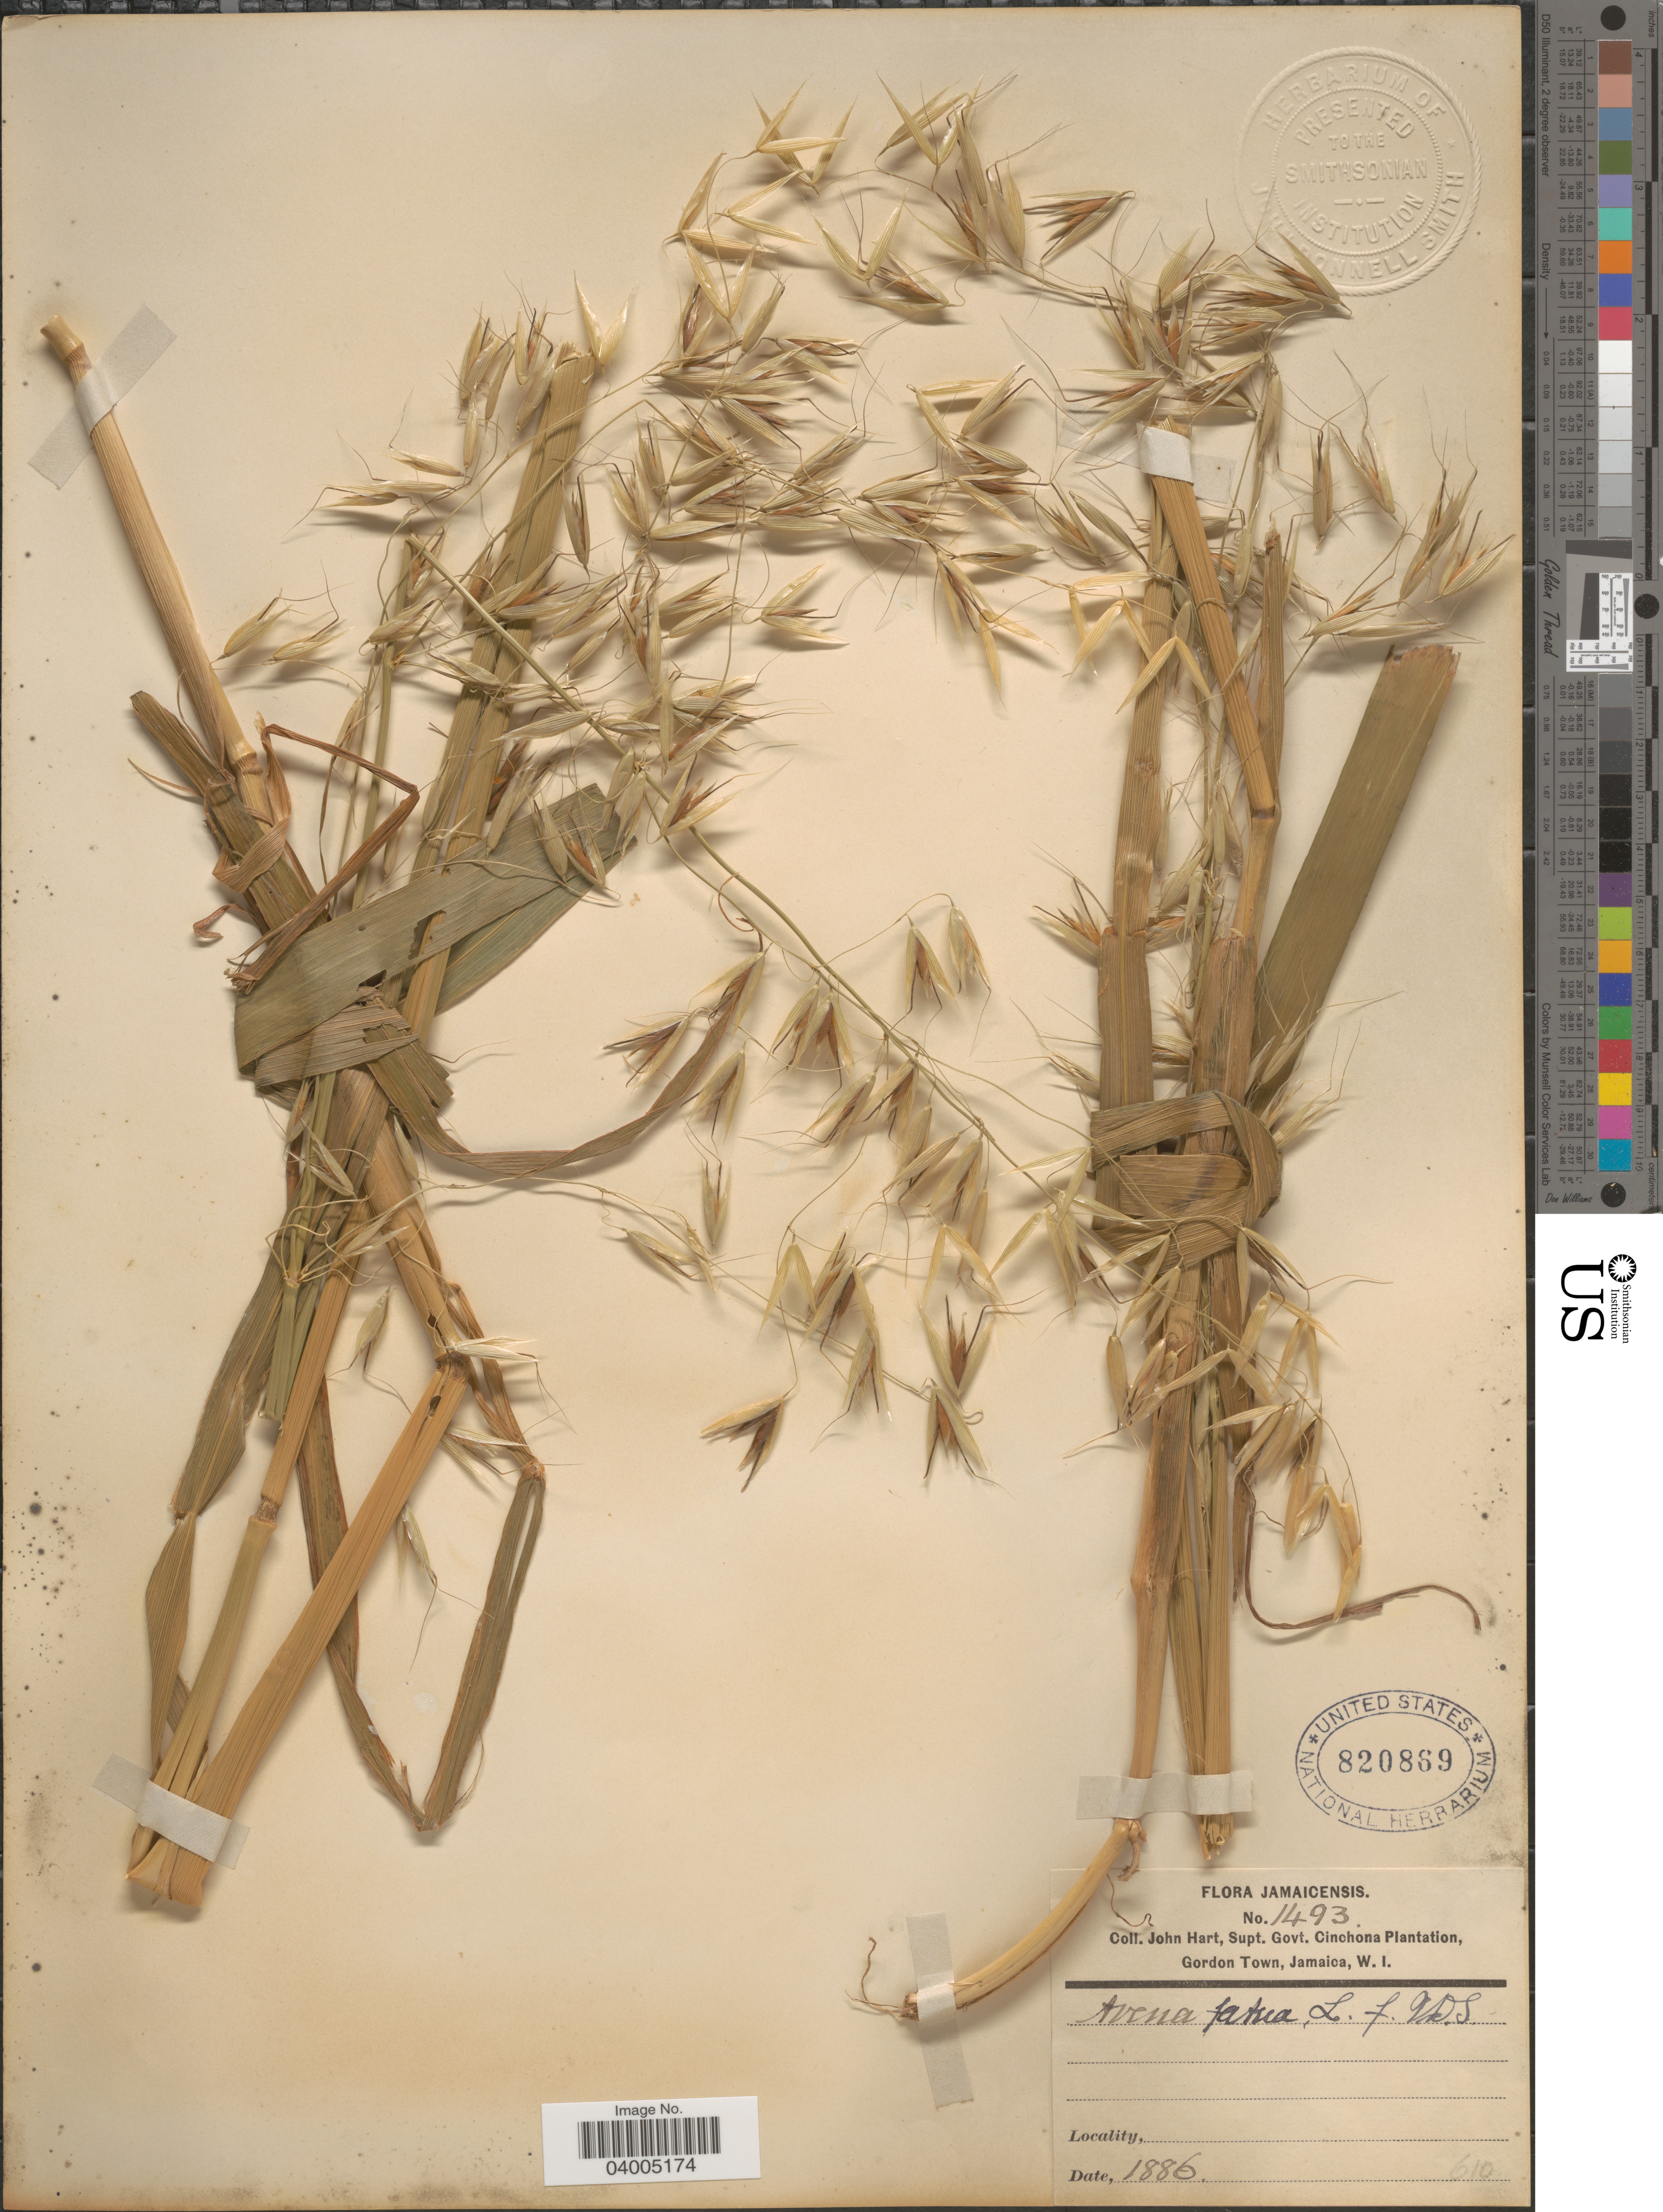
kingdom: Plantae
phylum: Tracheophyta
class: Liliopsida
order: Poales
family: Poaceae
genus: Avena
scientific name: Avena fatua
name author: L.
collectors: J. H. Hart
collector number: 1493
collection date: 1886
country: Jamaica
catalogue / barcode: US 820869